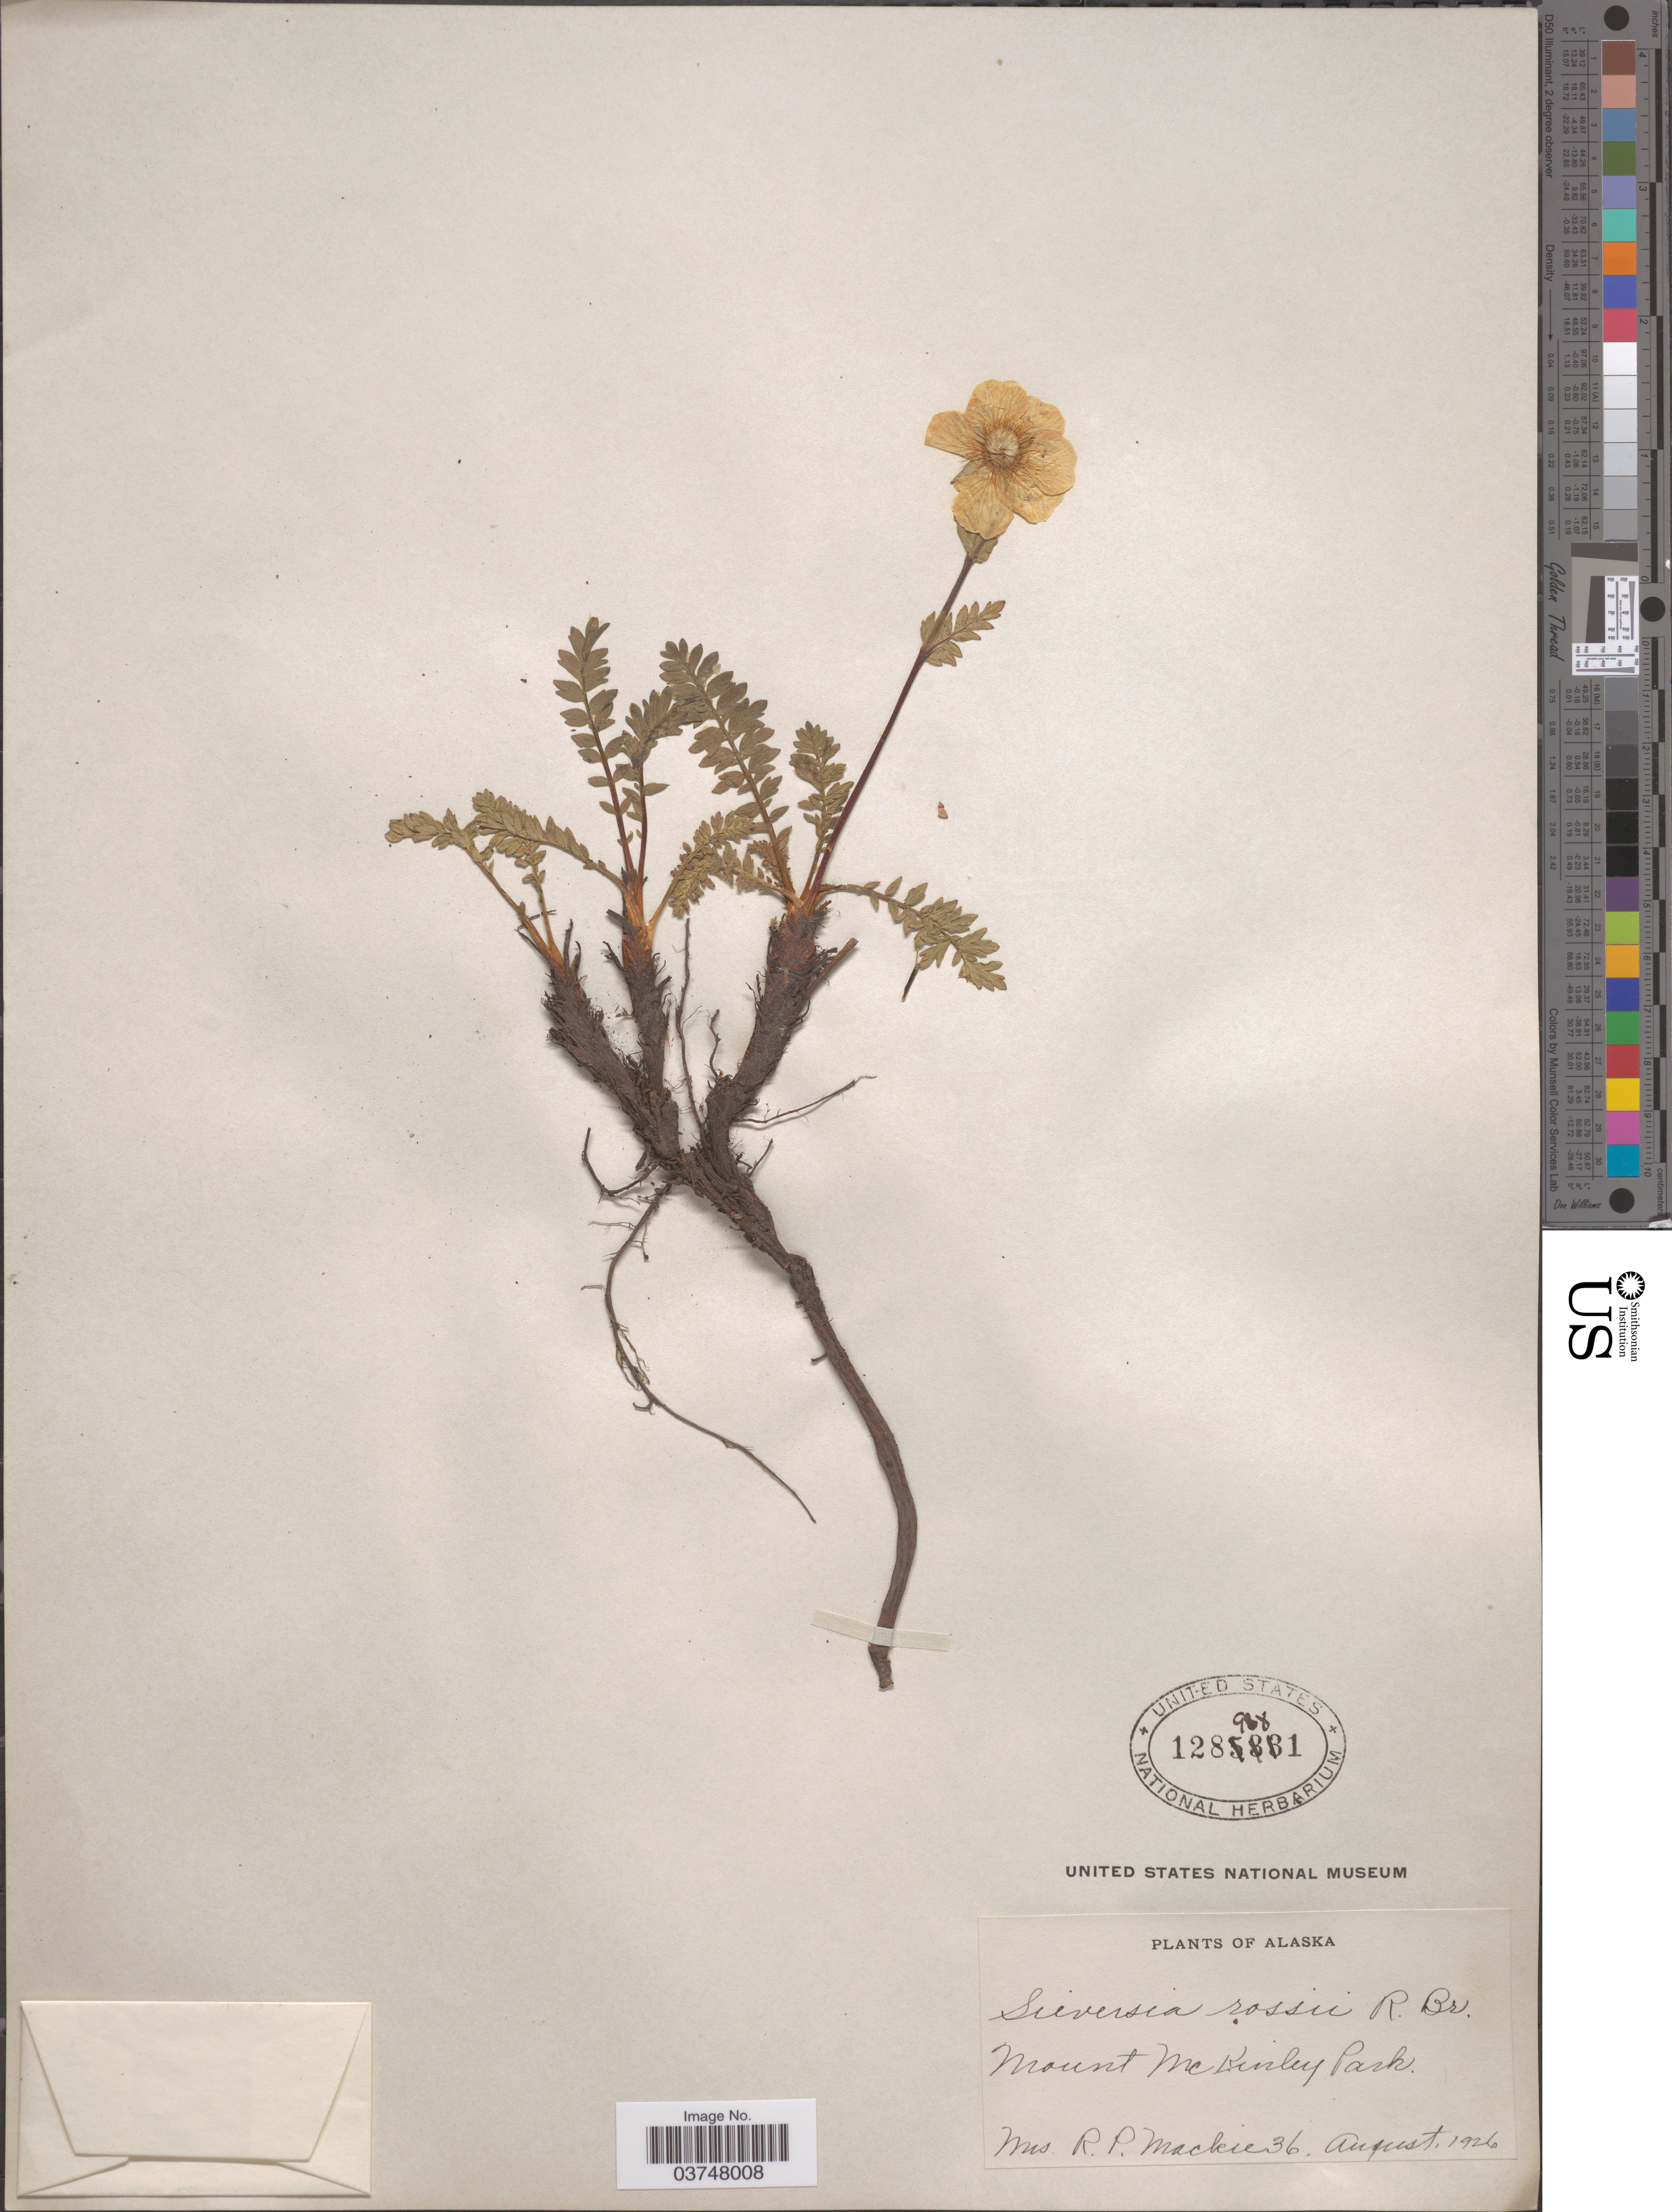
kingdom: Plantae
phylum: Tracheophyta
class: Magnoliopsida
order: Rosales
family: Rosaceae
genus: Geum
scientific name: Geum rossii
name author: (R. Br.) Ser.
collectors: R. Mackie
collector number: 36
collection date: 1926-08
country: United States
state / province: Alaska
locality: Mount McKinley Park.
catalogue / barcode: US 1289881